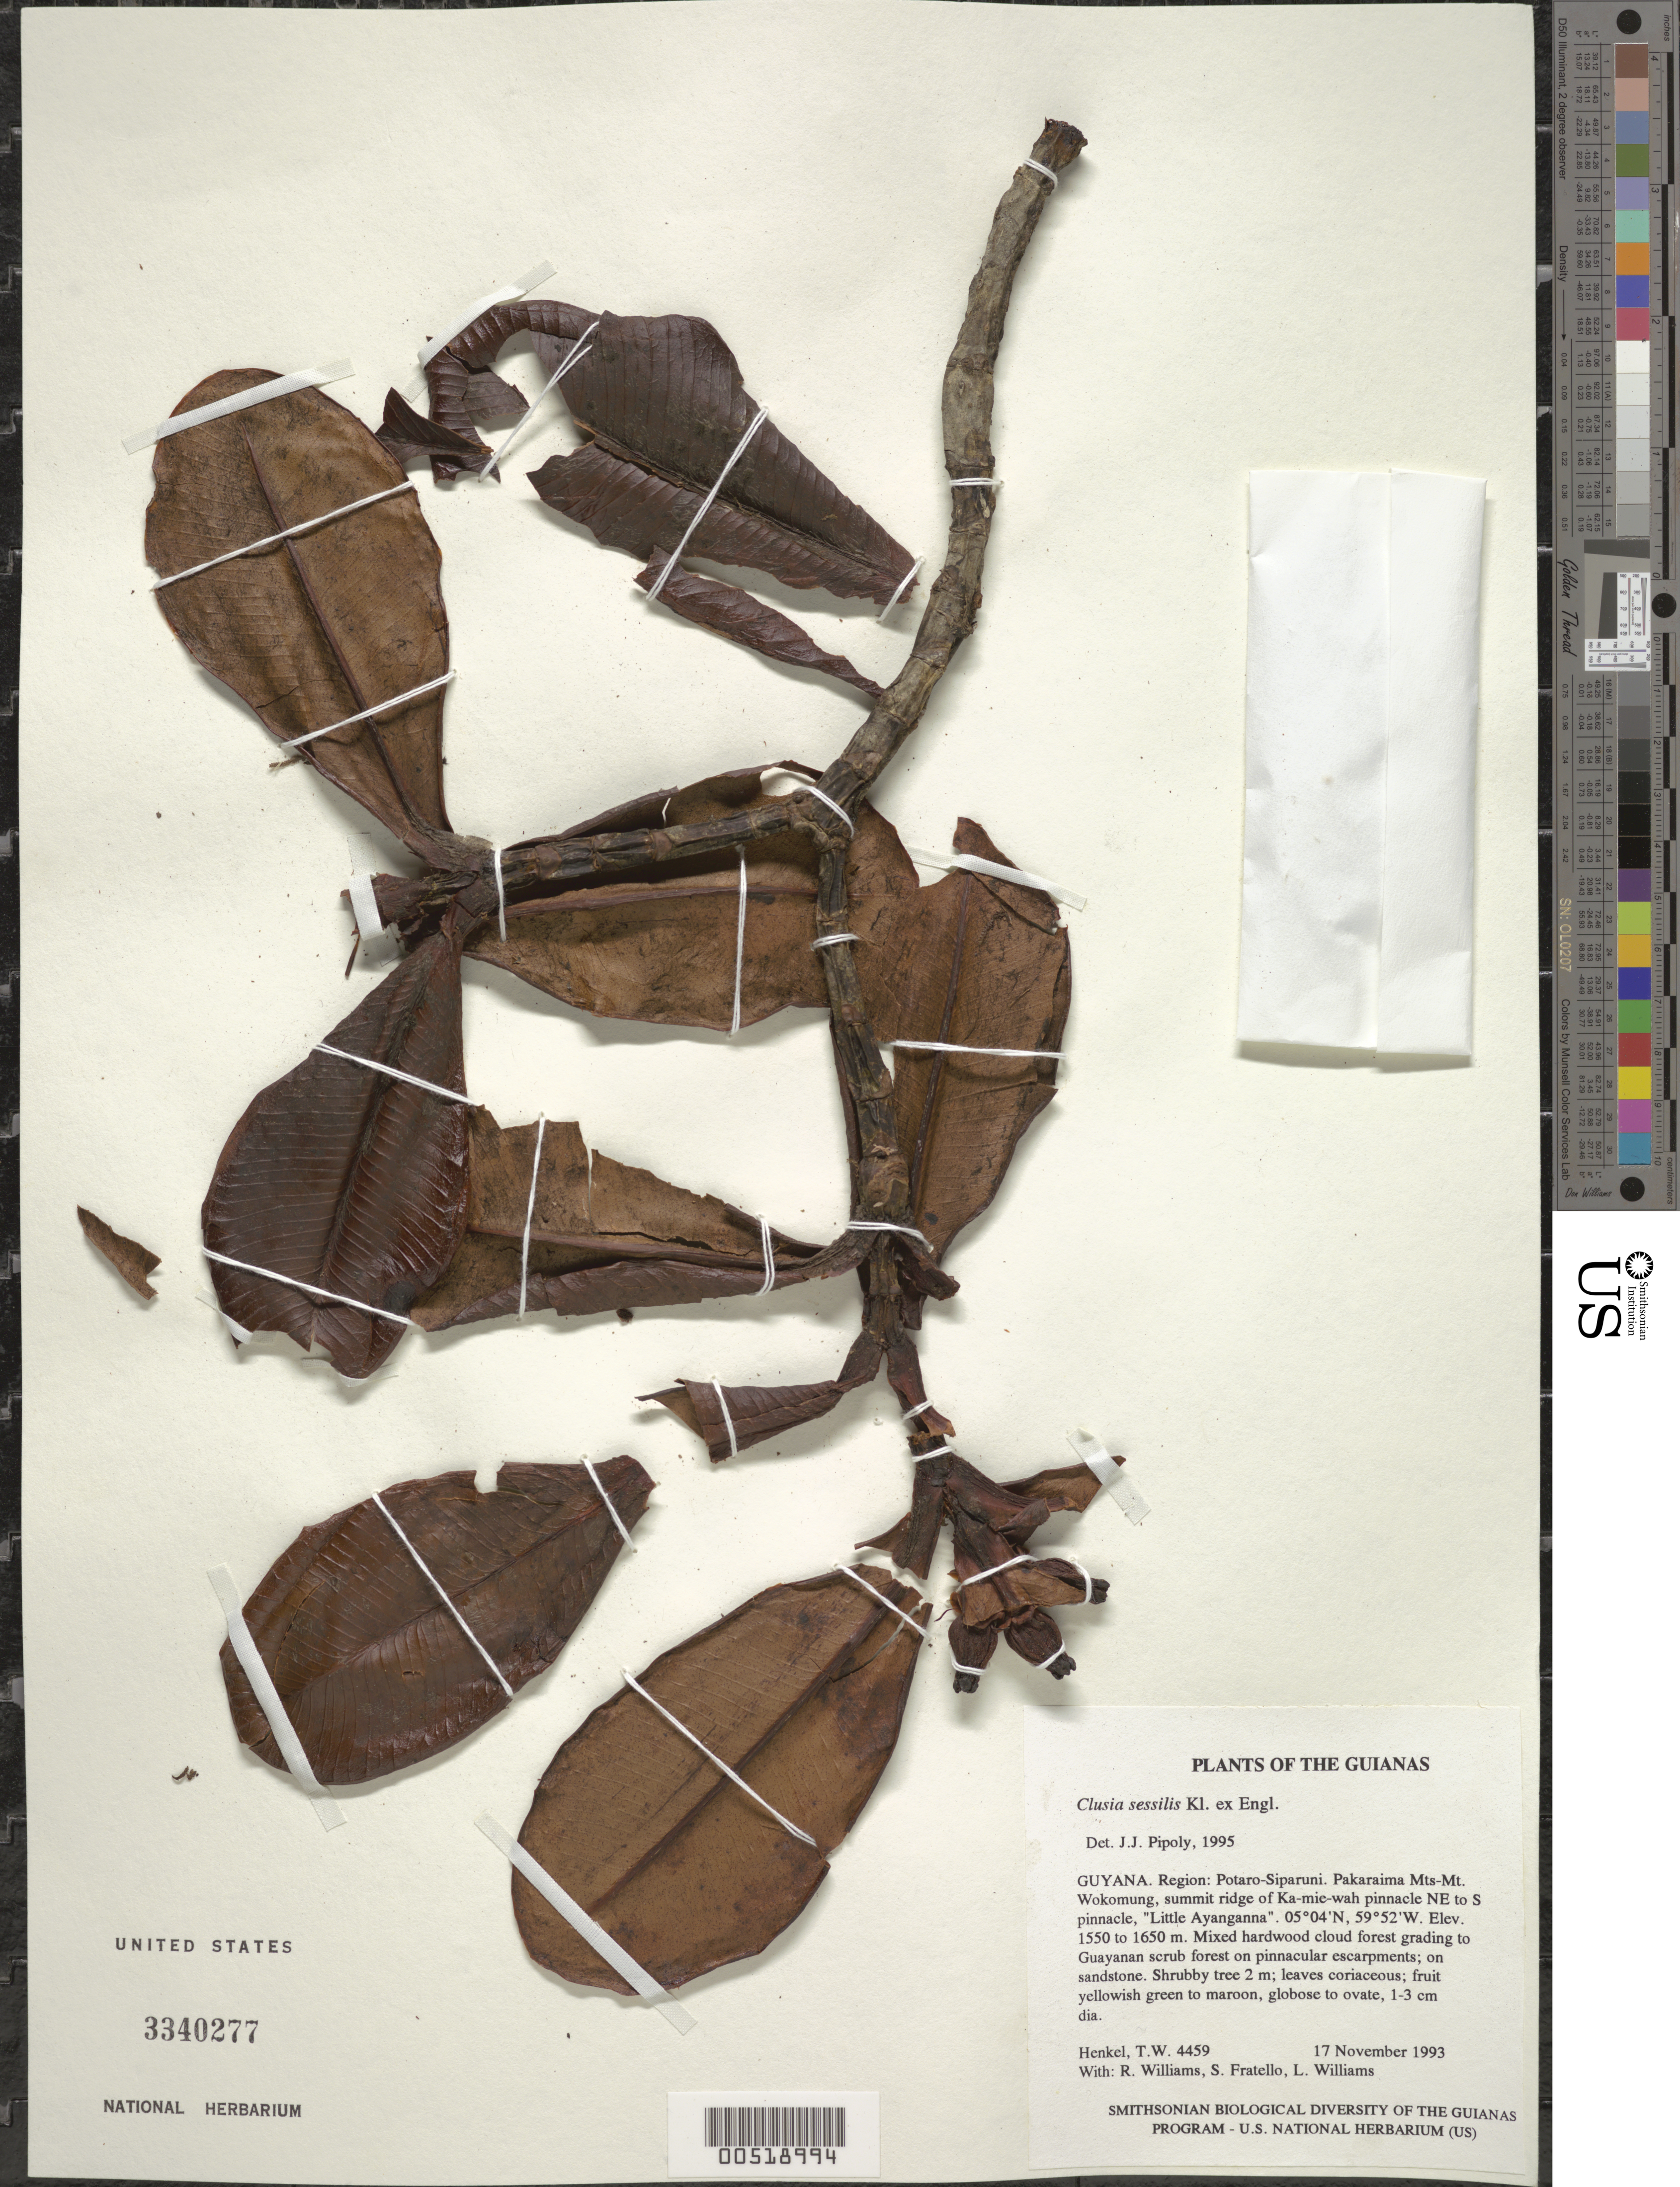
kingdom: Plantae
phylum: Tracheophyta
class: Magnoliopsida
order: Malpighiales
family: Clusiaceae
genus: Clusia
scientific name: Clusia sessilis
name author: Klotzsch ex Engl.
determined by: Pipoly, J. J., III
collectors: T. Henkel, R. Williams, S. Fratello & L. Williams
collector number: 4459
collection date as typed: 17 November 1993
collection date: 1993-11-17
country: Guyana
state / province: Potaro-Siparuni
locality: Pakaraima Mts-Mt. Wokomung, summit ridge of Ka-mie-wah pinnacle NE to S pinnacle, "Little Ayanganna"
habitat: Mixed hardwood cloud forest grading to Guayanan scrub forest on pinnacular escarpments; on sandstone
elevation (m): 1550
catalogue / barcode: US 3340277